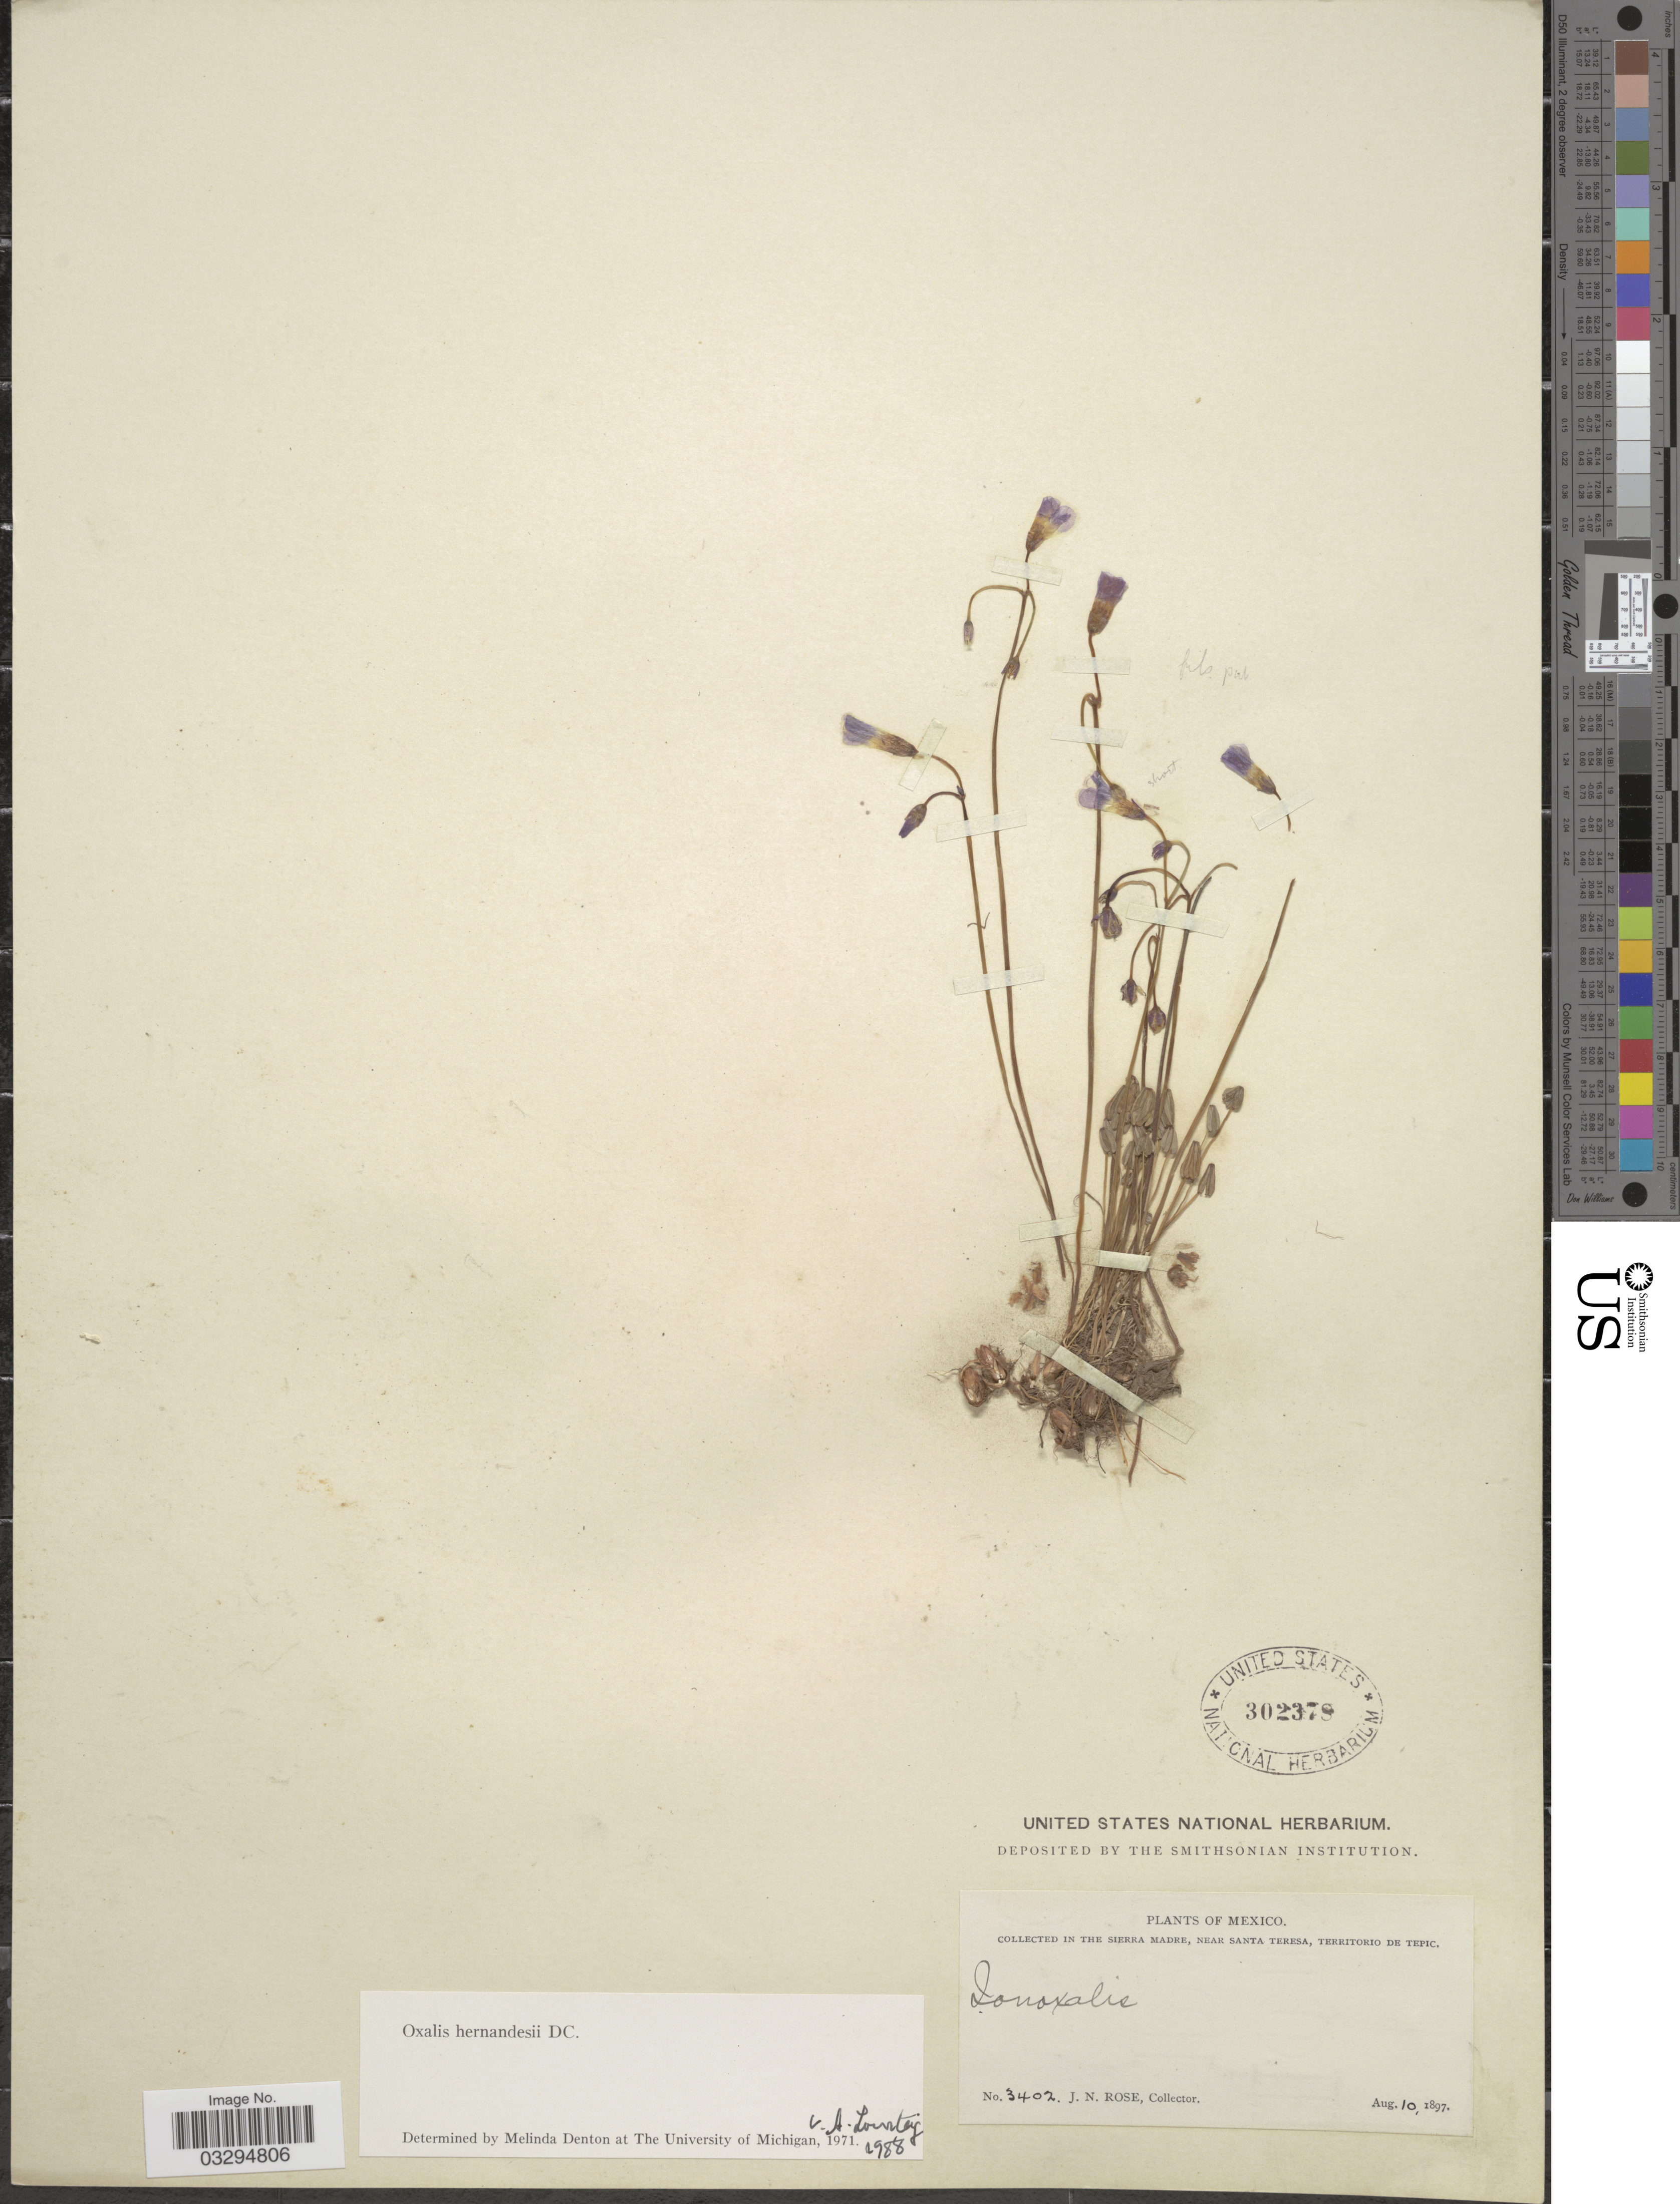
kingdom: Plantae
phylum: Tracheophyta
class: Magnoliopsida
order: Oxalidales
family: Oxalidaceae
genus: Oxalis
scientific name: Oxalis hernandezii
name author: Moc. & Sessé ex DC.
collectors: J. N. Rose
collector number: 3402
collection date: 1897-08-10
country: Mexico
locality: In the Sierra Madre, Near Santa Teresa, Territorio de Tepic.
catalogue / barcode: US 302378